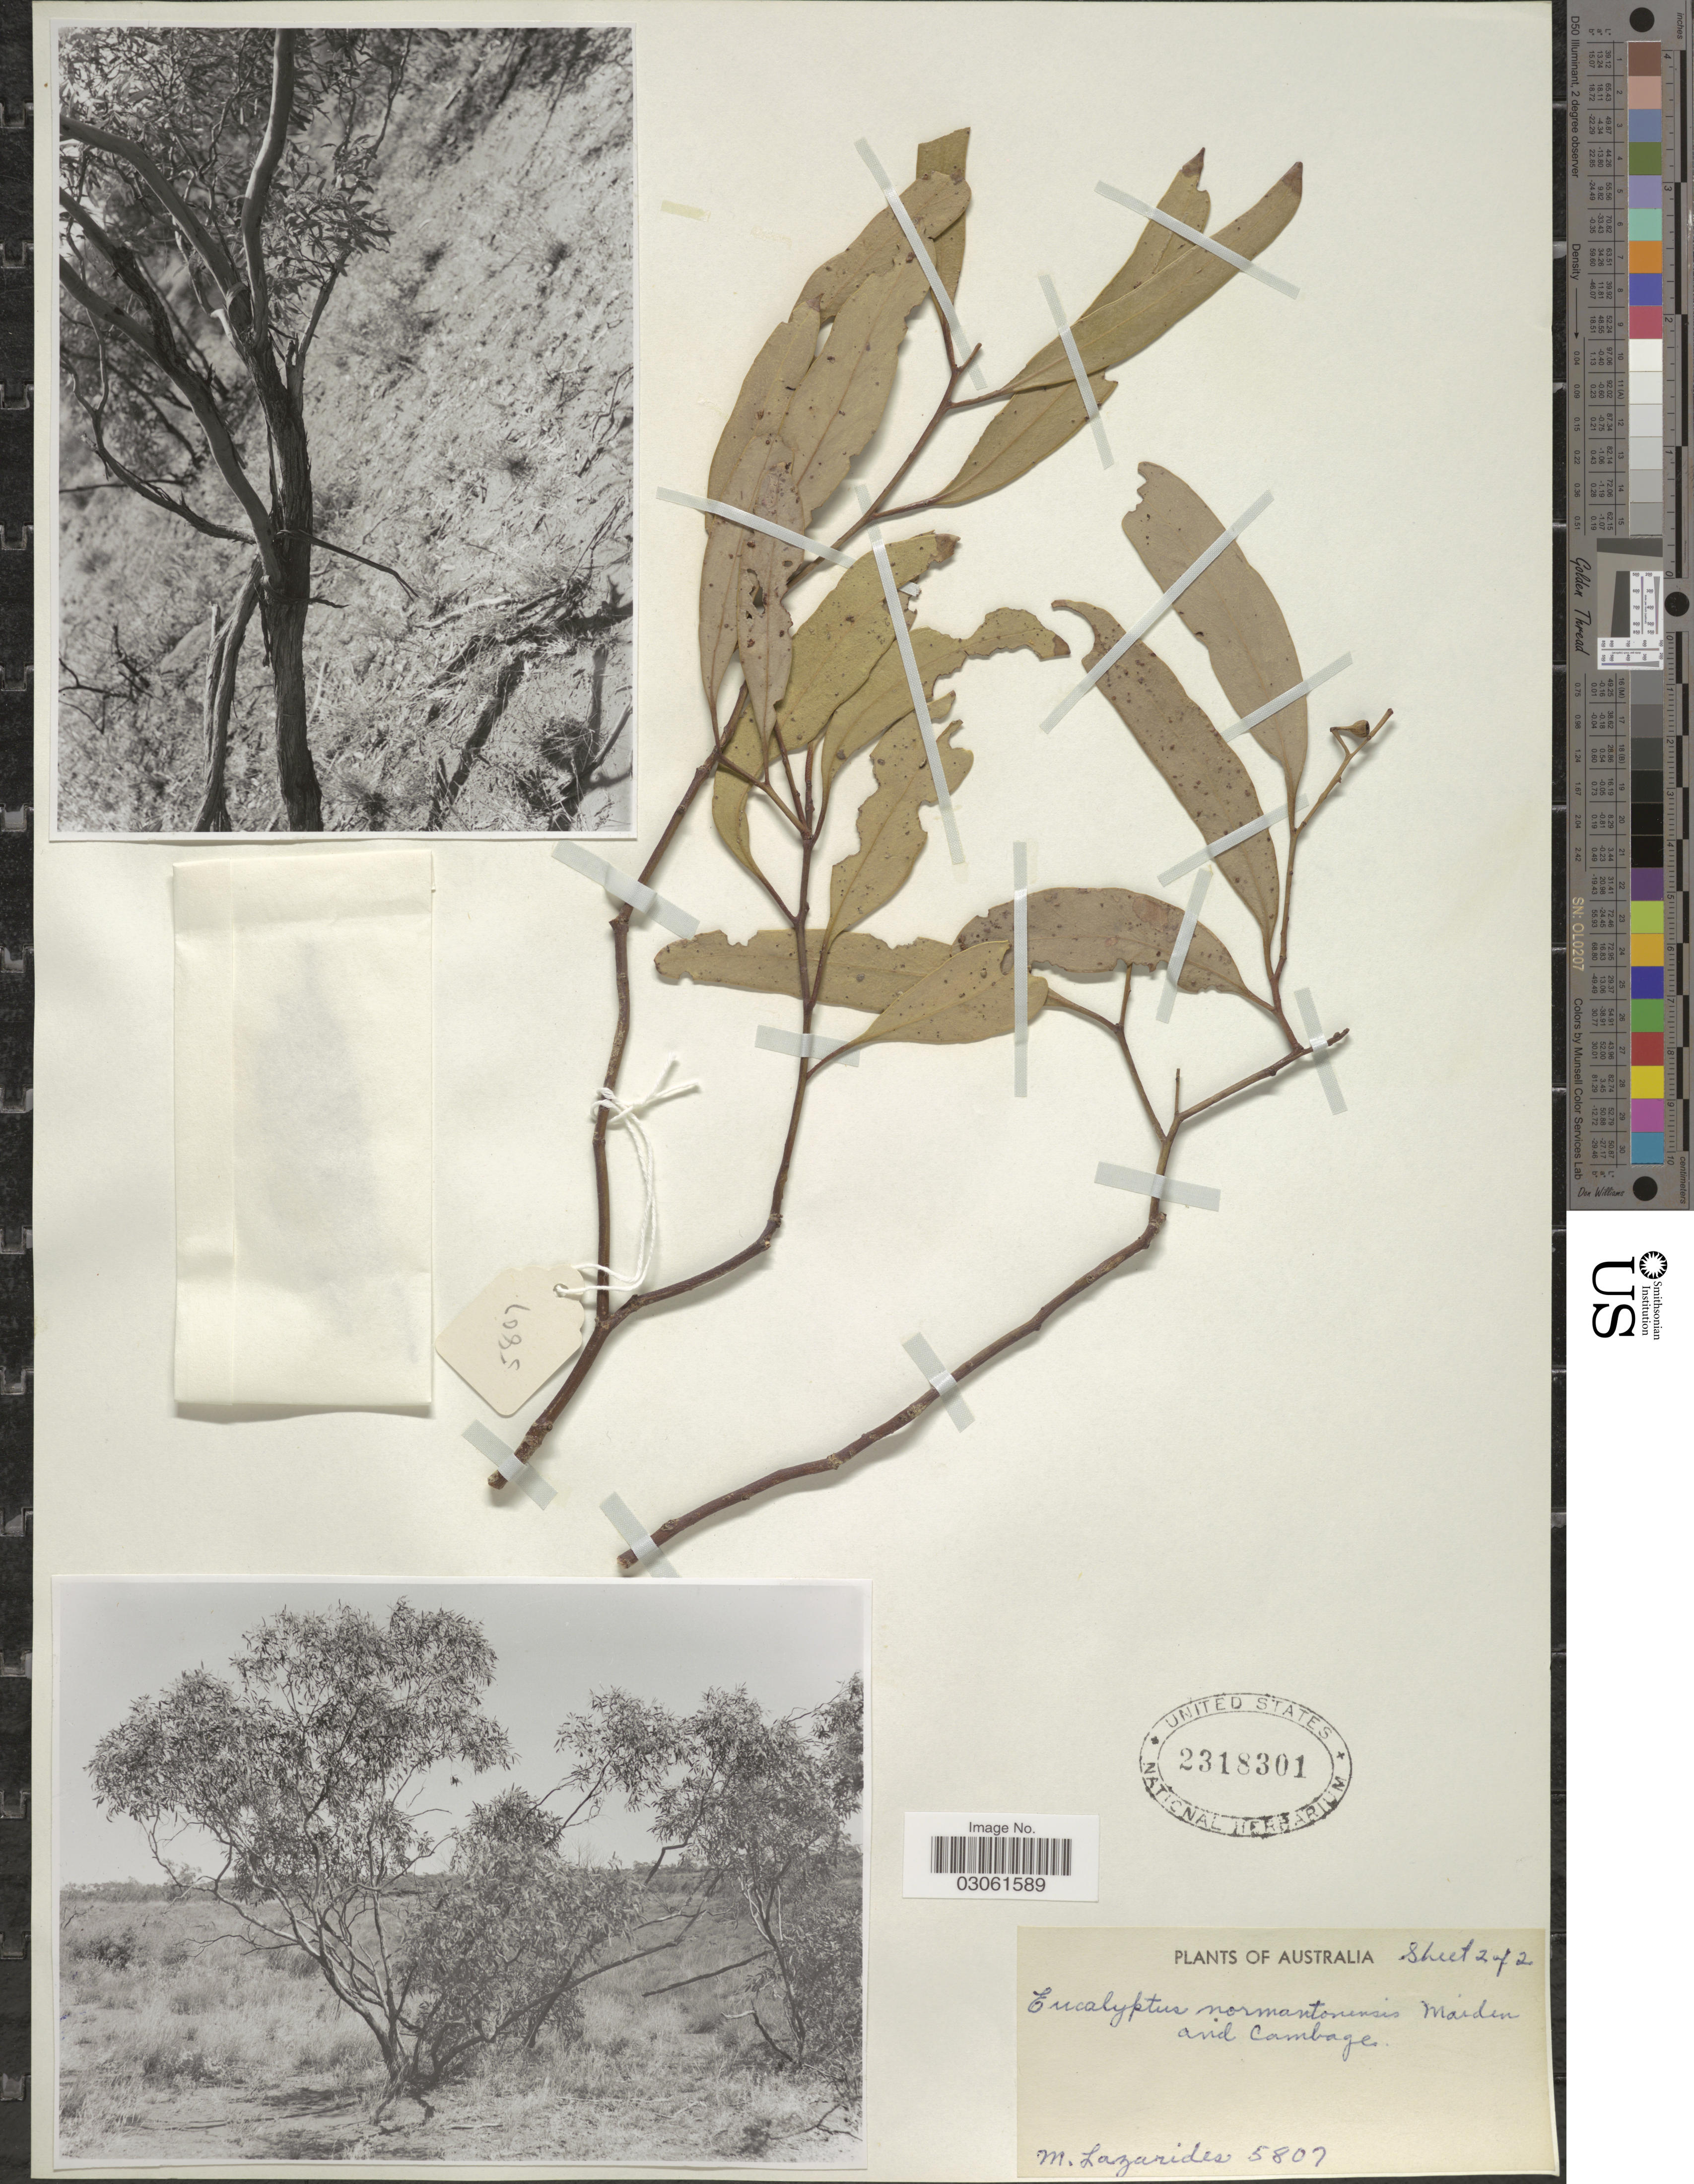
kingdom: Plantae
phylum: Tracheophyta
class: Magnoliopsida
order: Myrtales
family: Myrtaceae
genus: Eucalyptus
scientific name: Eucalyptus normantonensis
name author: Maiden & Cambage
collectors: M. Lazarides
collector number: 5807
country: Australia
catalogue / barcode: US 2318301